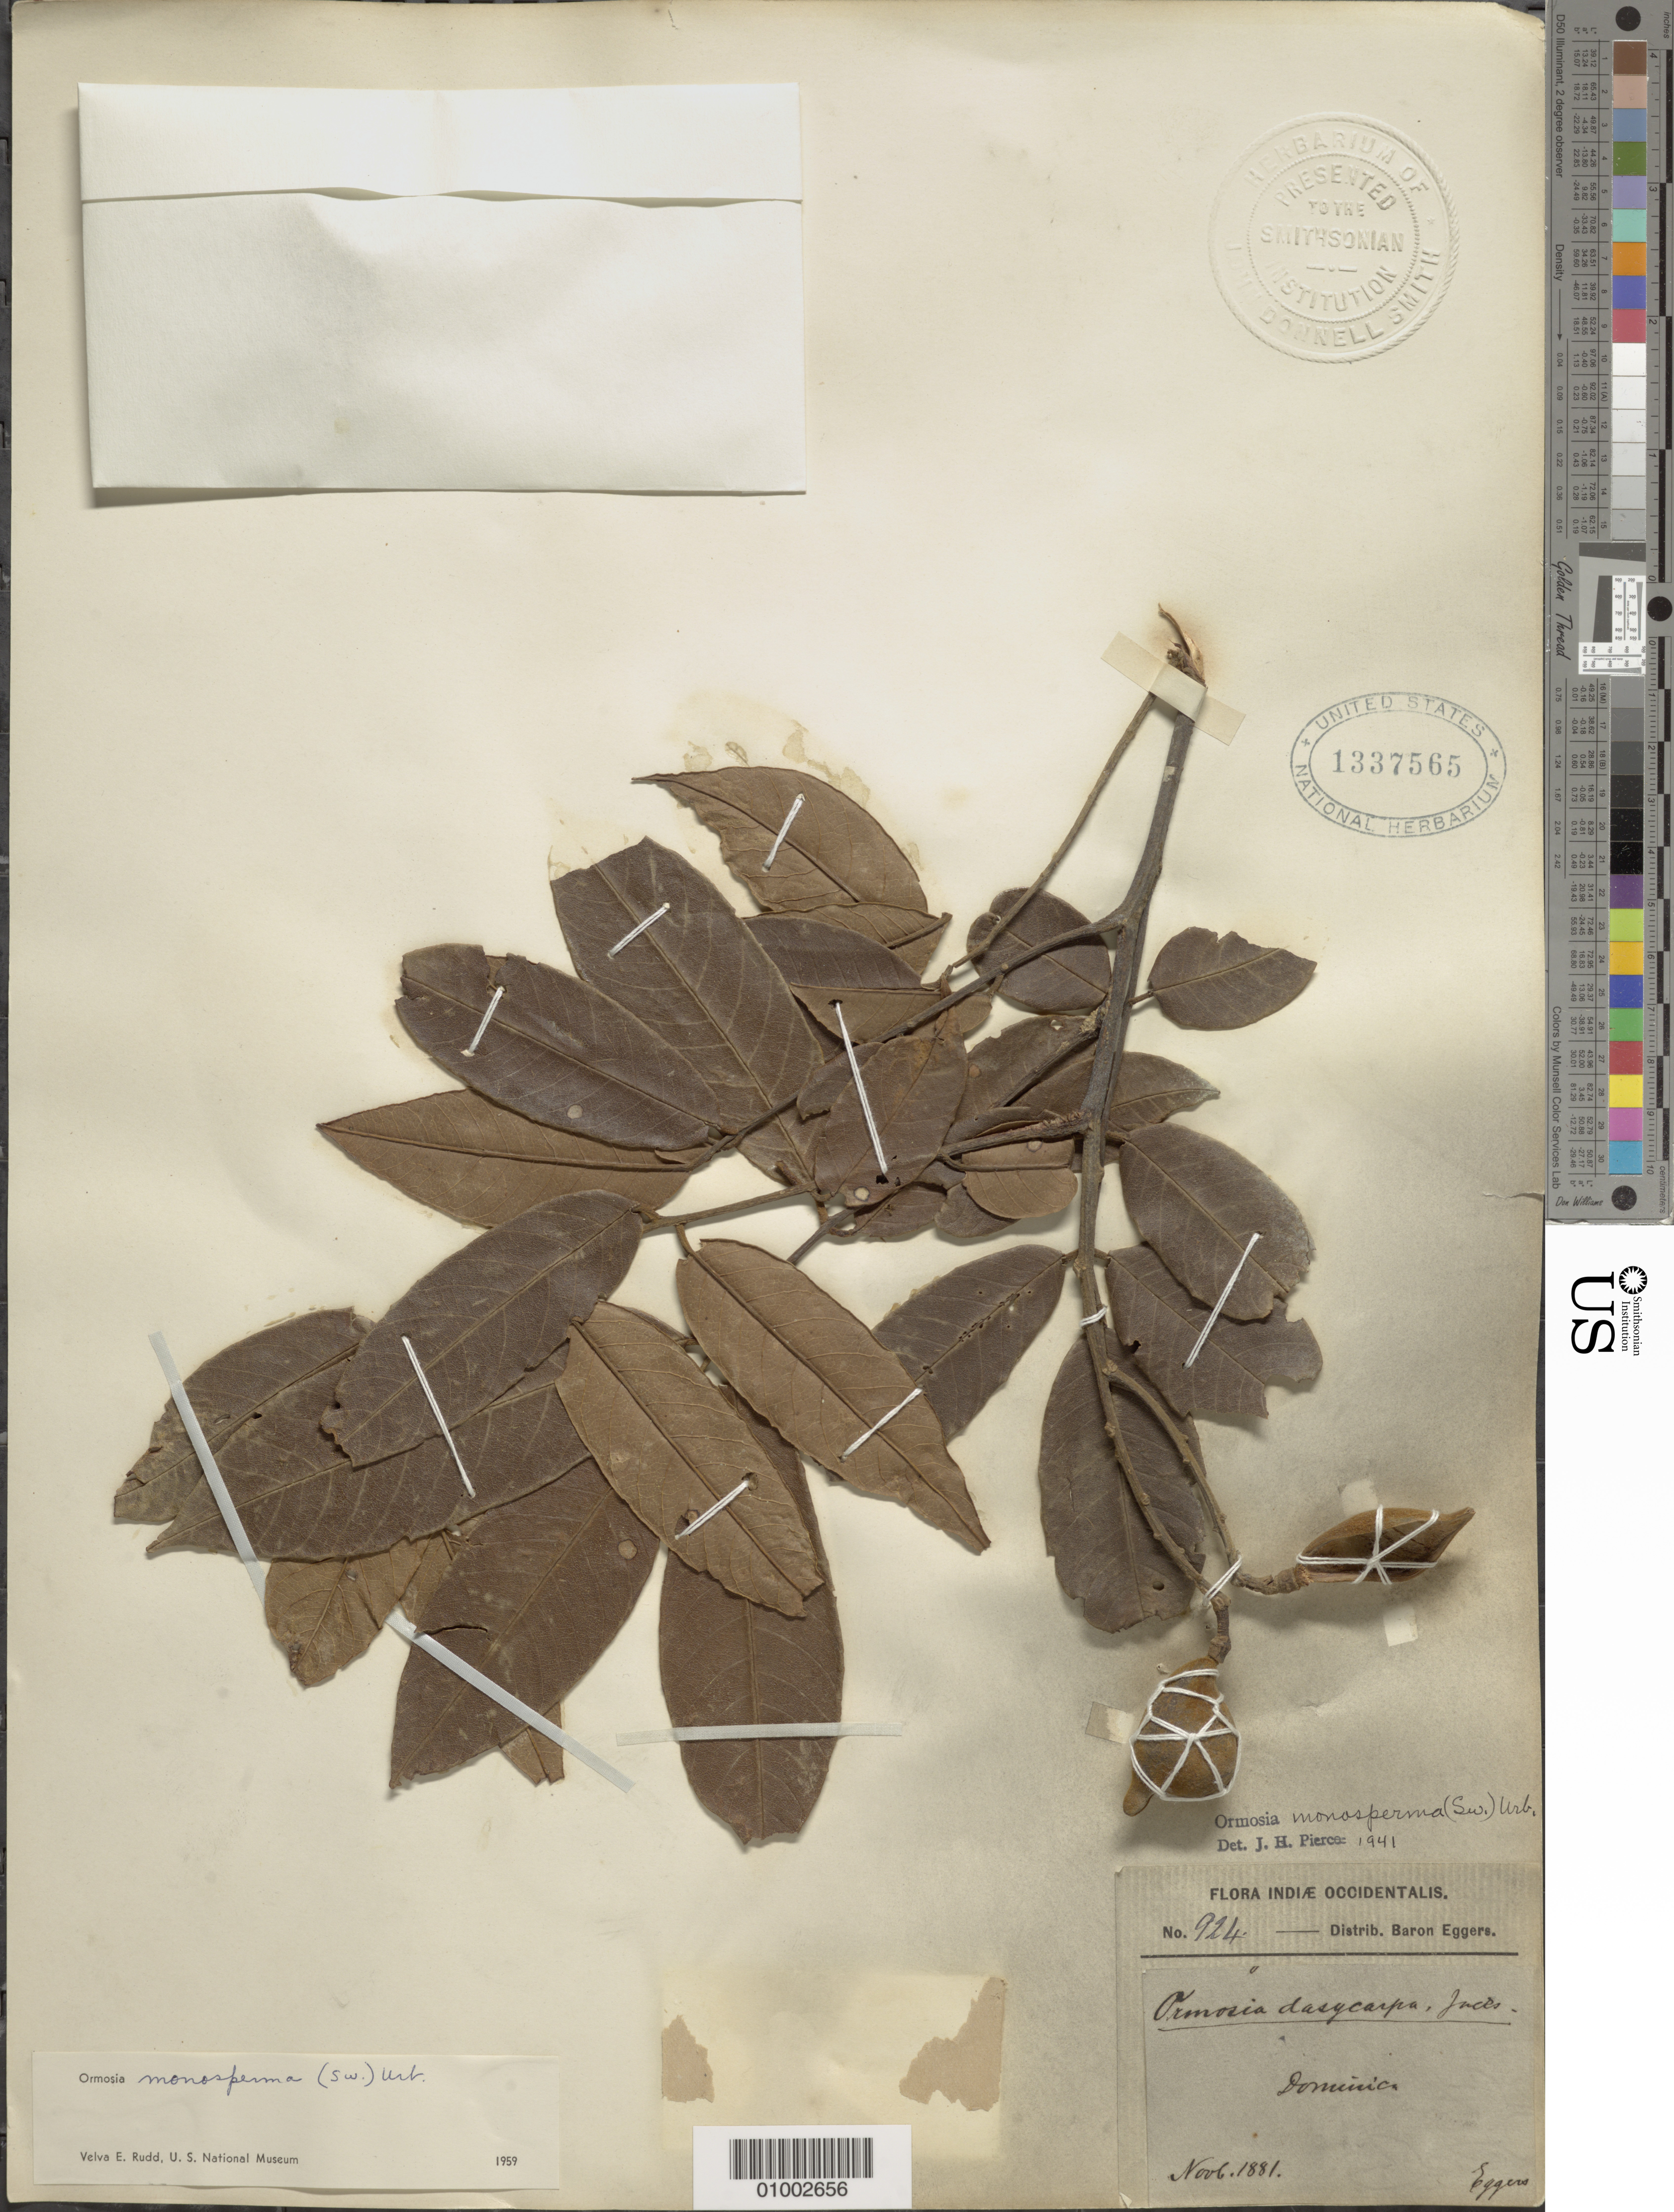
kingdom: Plantae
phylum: Tracheophyta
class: Magnoliopsida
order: Fabales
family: Fabaceae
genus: Ormosia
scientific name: Ormosia monosperma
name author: (Sw.) Urb.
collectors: D. Pierce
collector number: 924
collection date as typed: Nov 1881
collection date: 1881-11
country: Dominica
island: Dominica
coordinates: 0 N, 0 E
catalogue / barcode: US 1337565